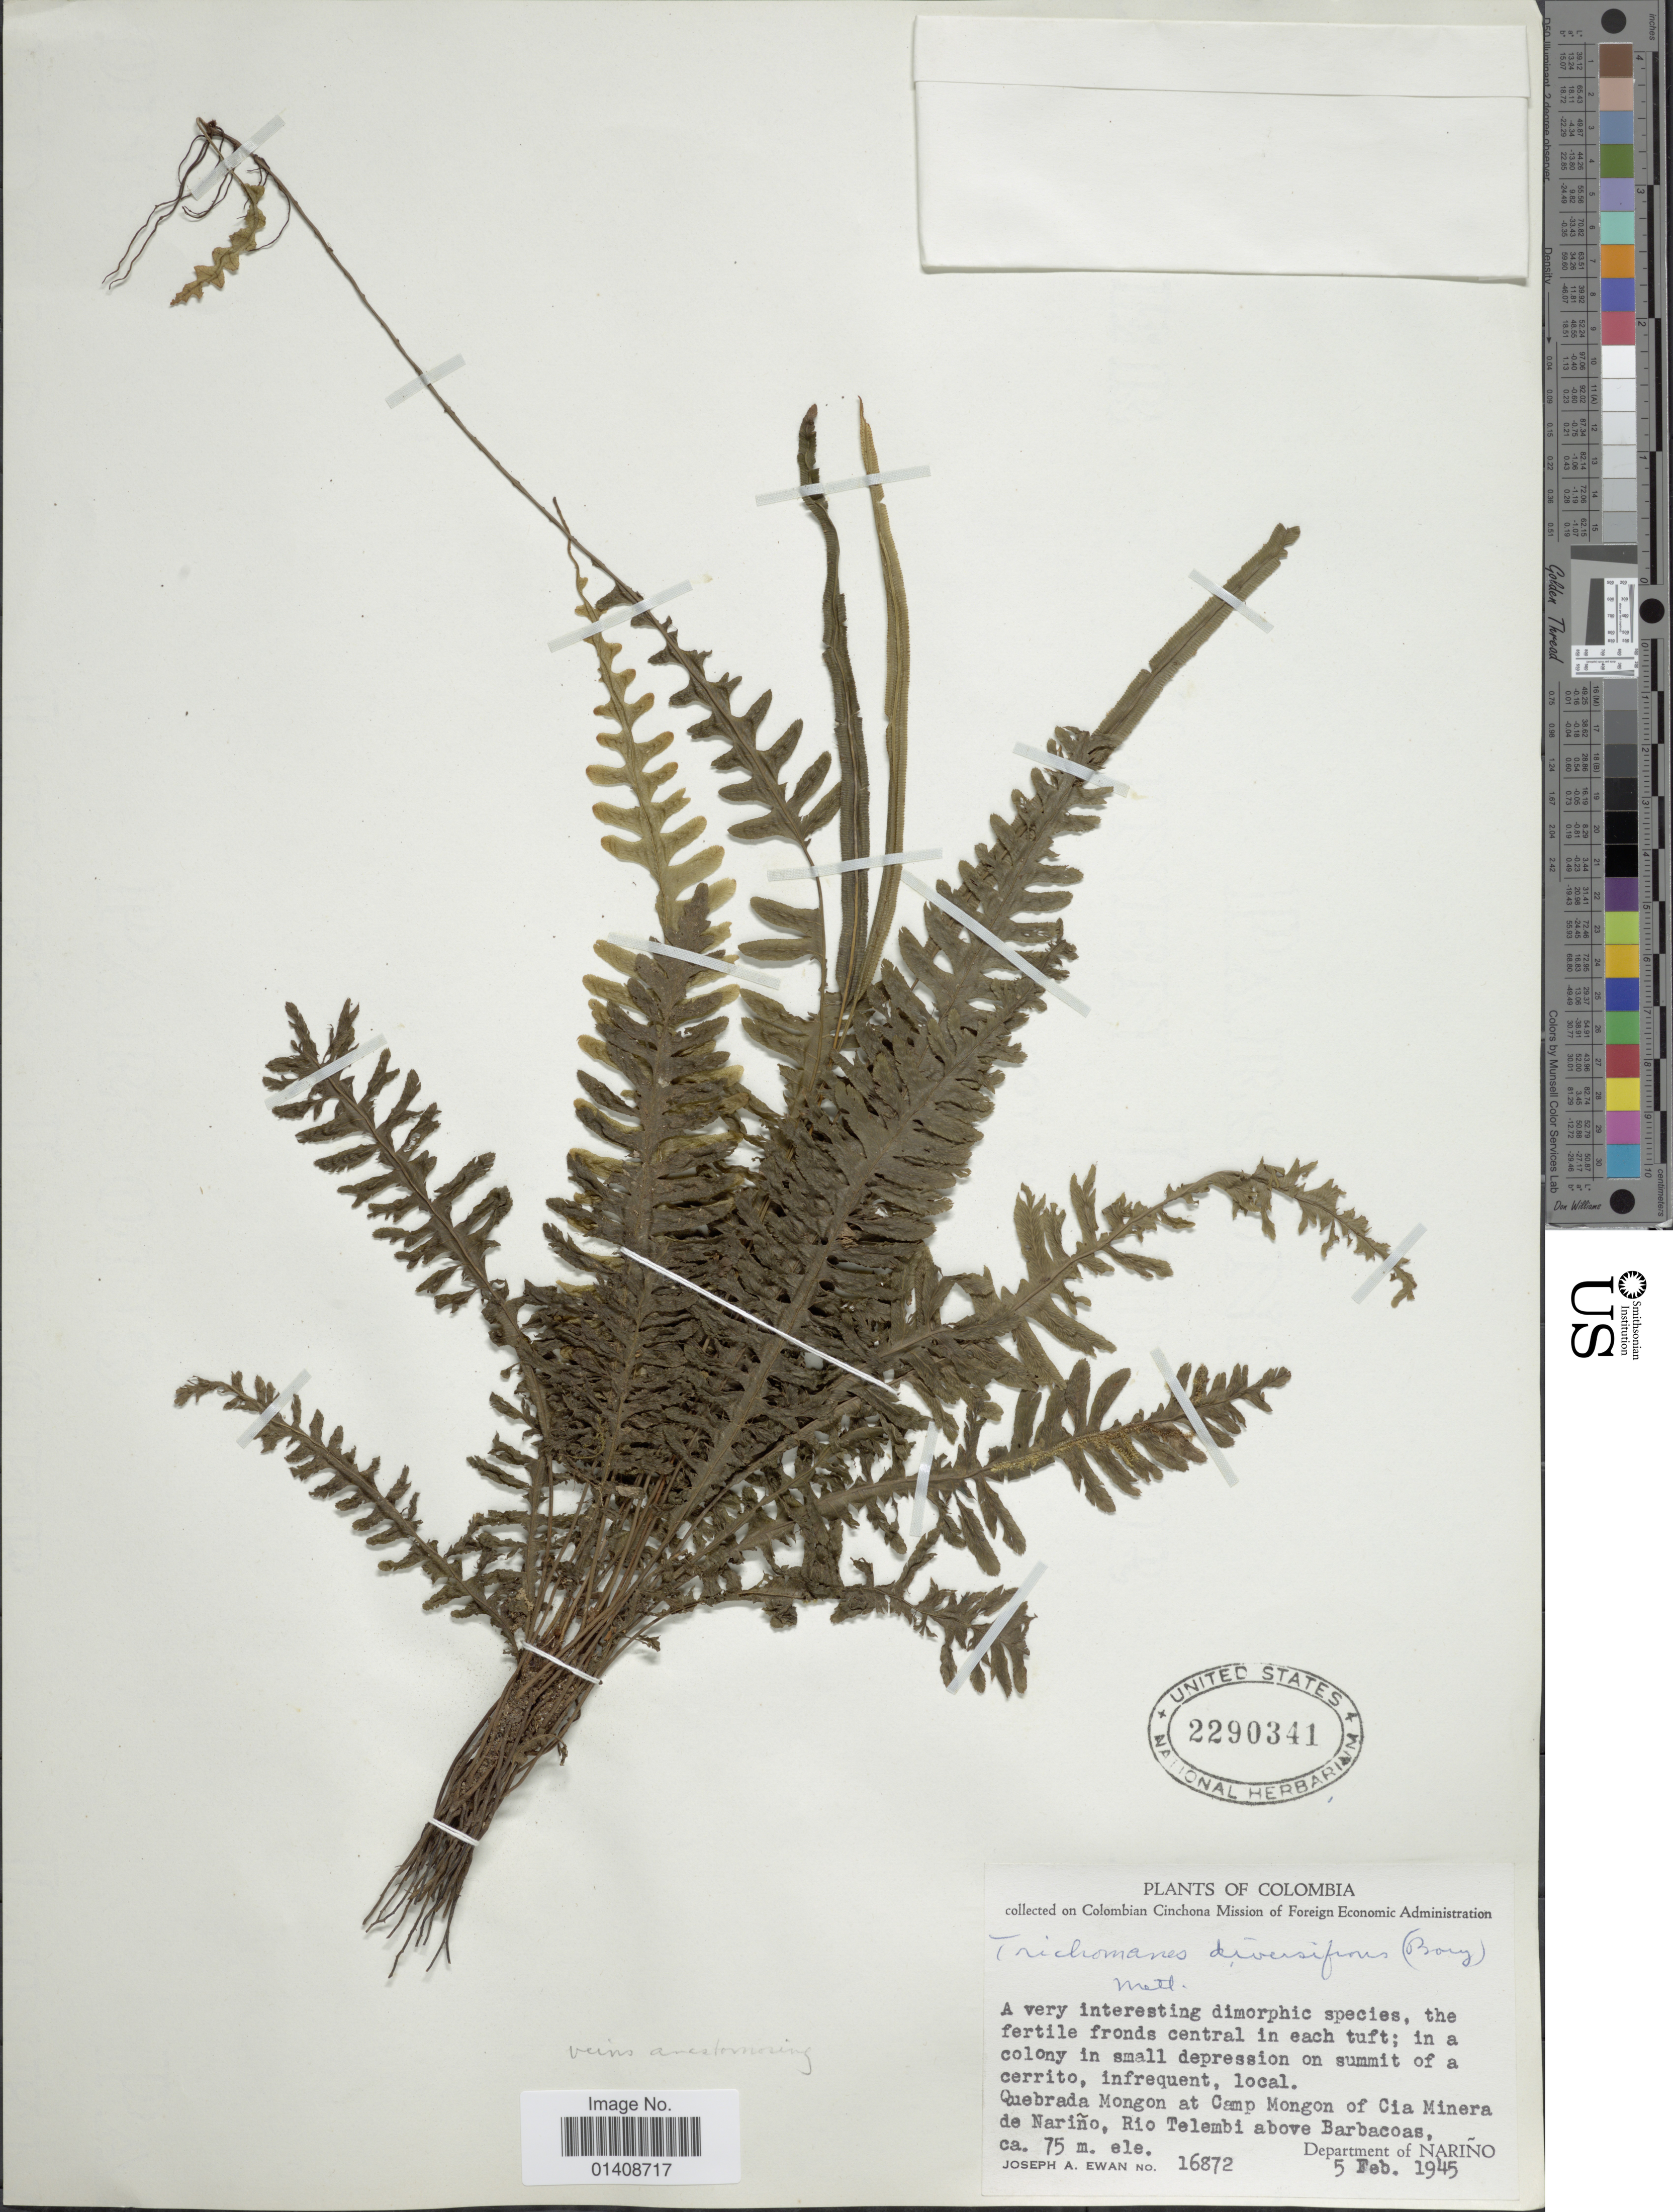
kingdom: Plantae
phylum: Tracheophyta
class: Polypodiopsida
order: Hymenophyllales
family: Hymenophyllaceae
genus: Trichomanes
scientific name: Trichomanes diversifrons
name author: (Bory) Mett. ex Sadeb.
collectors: J. A. Ewan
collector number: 16872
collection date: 1945-02-05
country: Colombia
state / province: Nariño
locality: Quebrada Mongon at Camp Mongon of Cia Minera de Narino, Rio Telembi above Barbacoas.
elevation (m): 75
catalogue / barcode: US 2290341